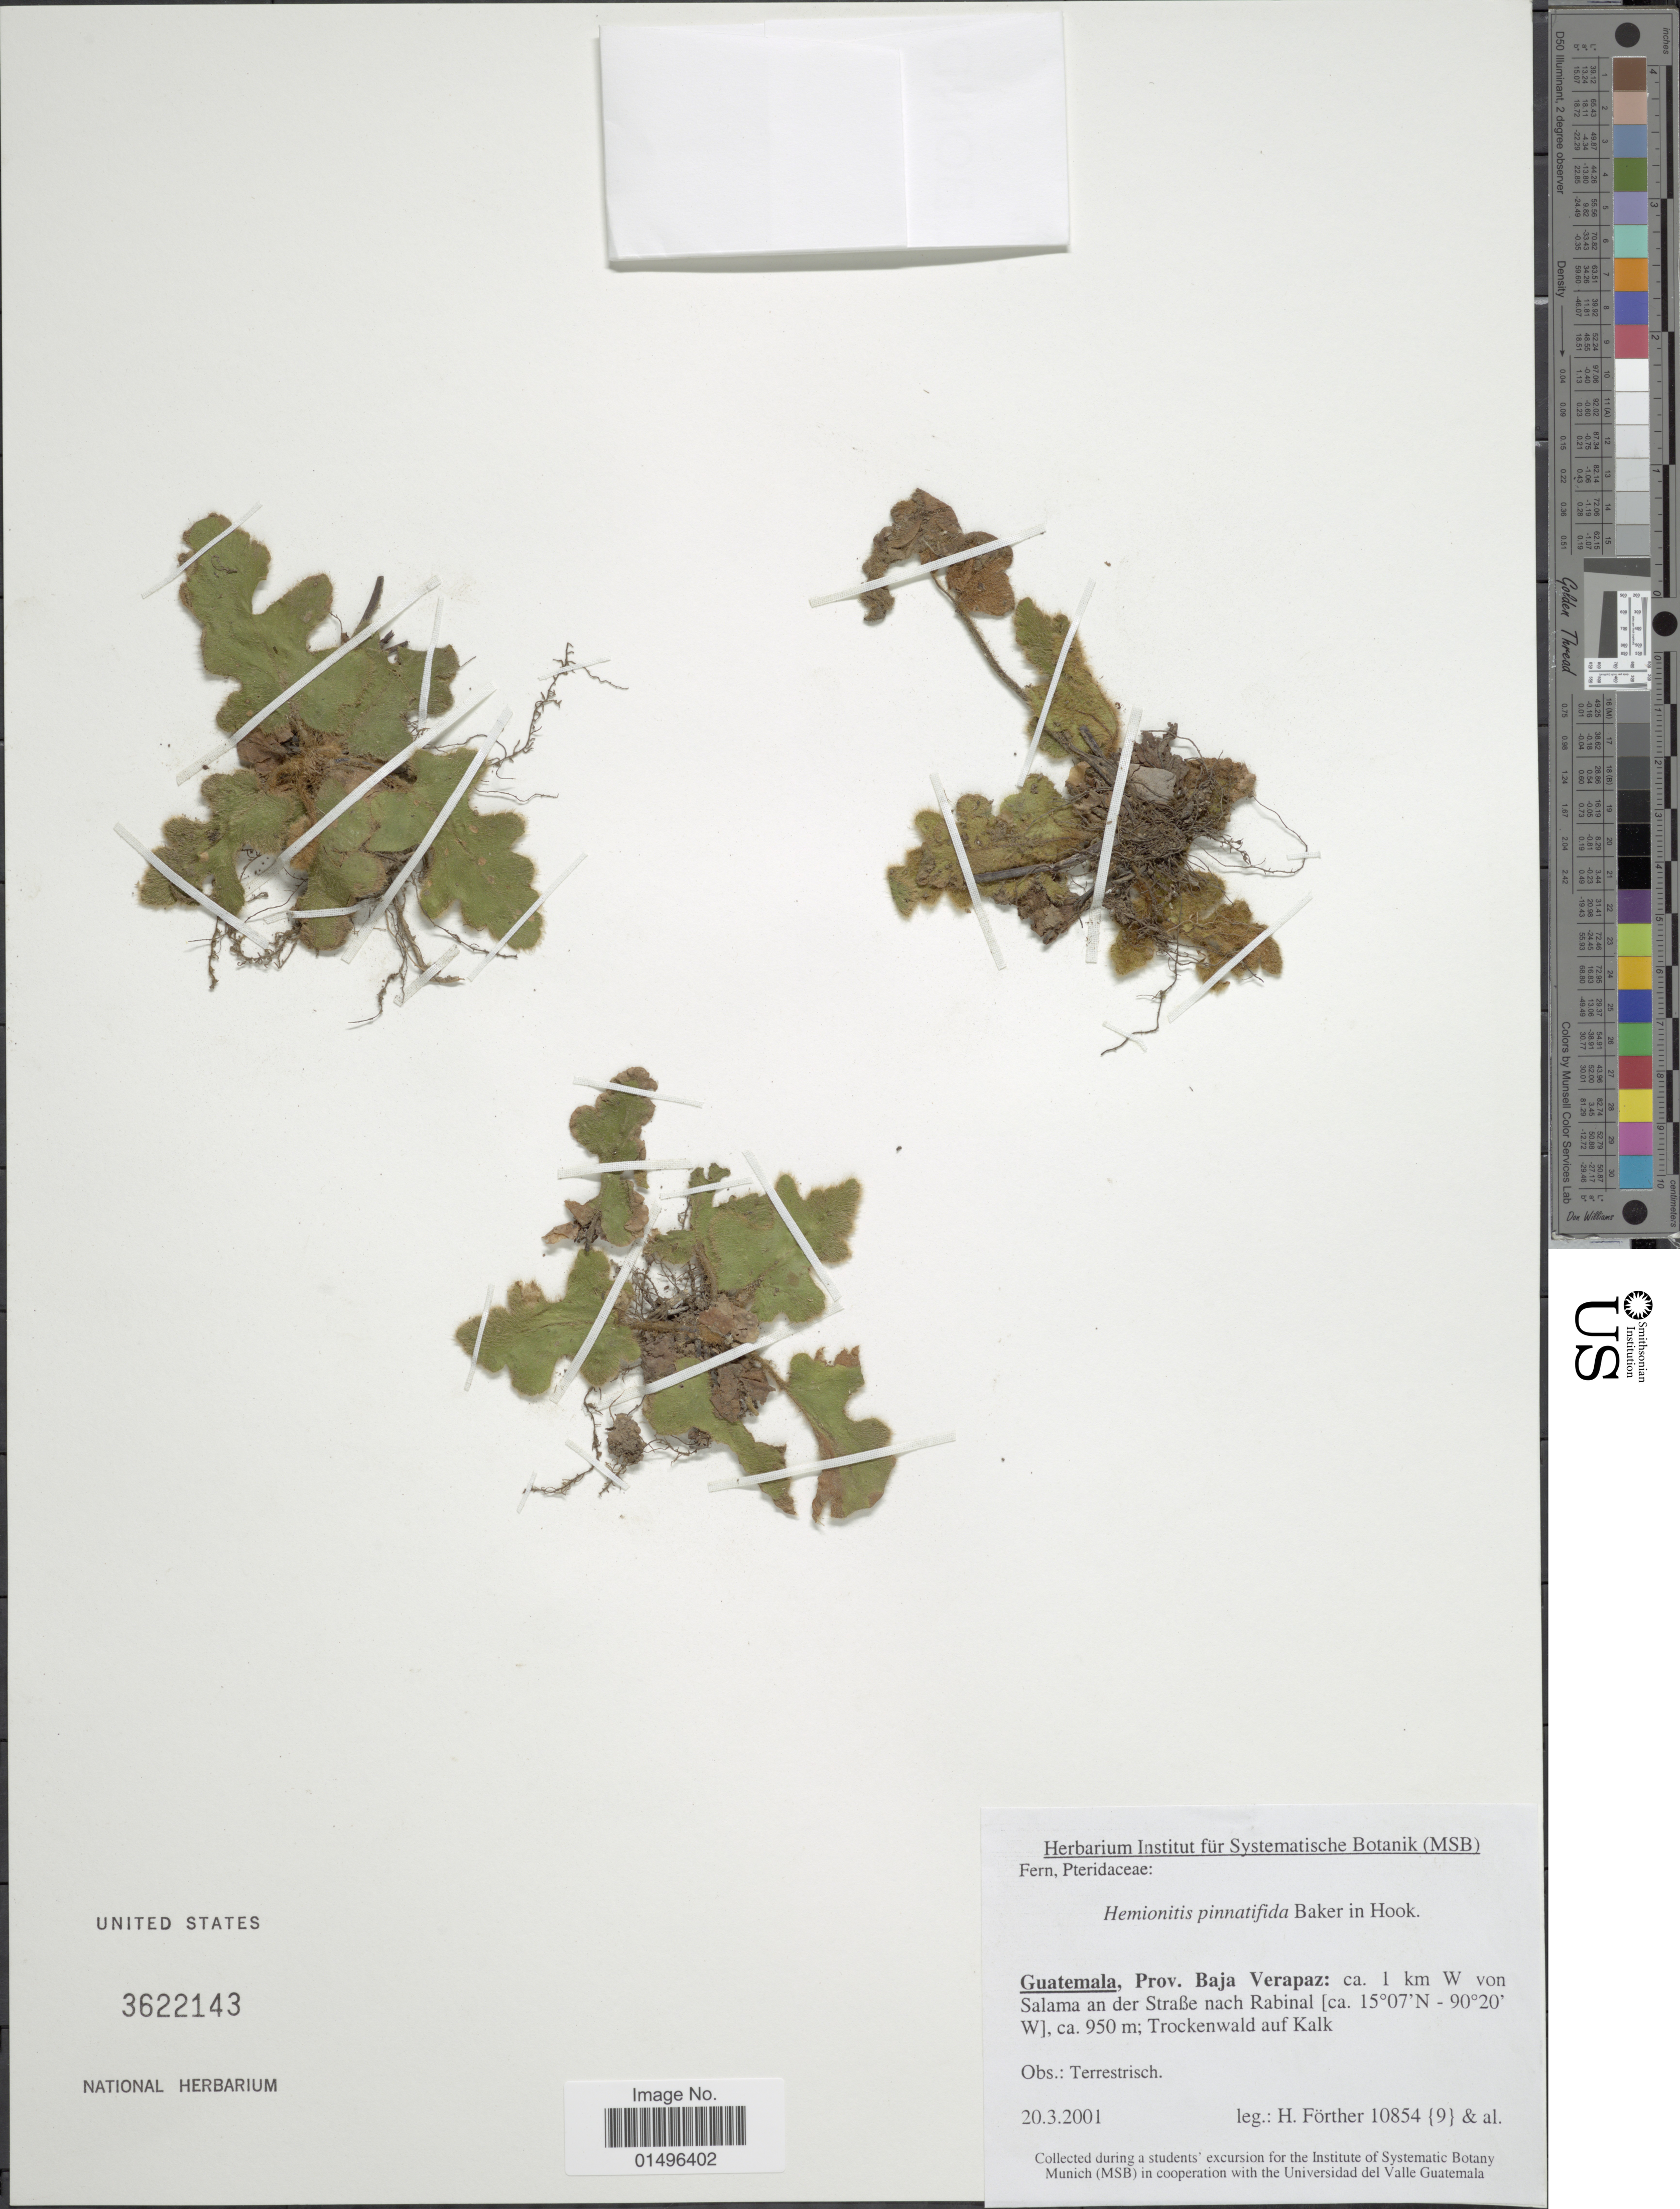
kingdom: Plantae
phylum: Tracheophyta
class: Polypodiopsida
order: Polypodiales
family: Pteridaceae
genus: Hemionitis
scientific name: Hemionitis pinnatifida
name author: Baker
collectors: H. Fôrther & et al.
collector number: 10854 {9}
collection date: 2001-03-20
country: Guatemala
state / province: Baja Verapaz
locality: Guatemala, Prov. Baja Verapaz: ca 1 km W von Salama an der Strabe nach Rabinal. Trockenwald auf Kalk.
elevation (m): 950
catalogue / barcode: US 3622143